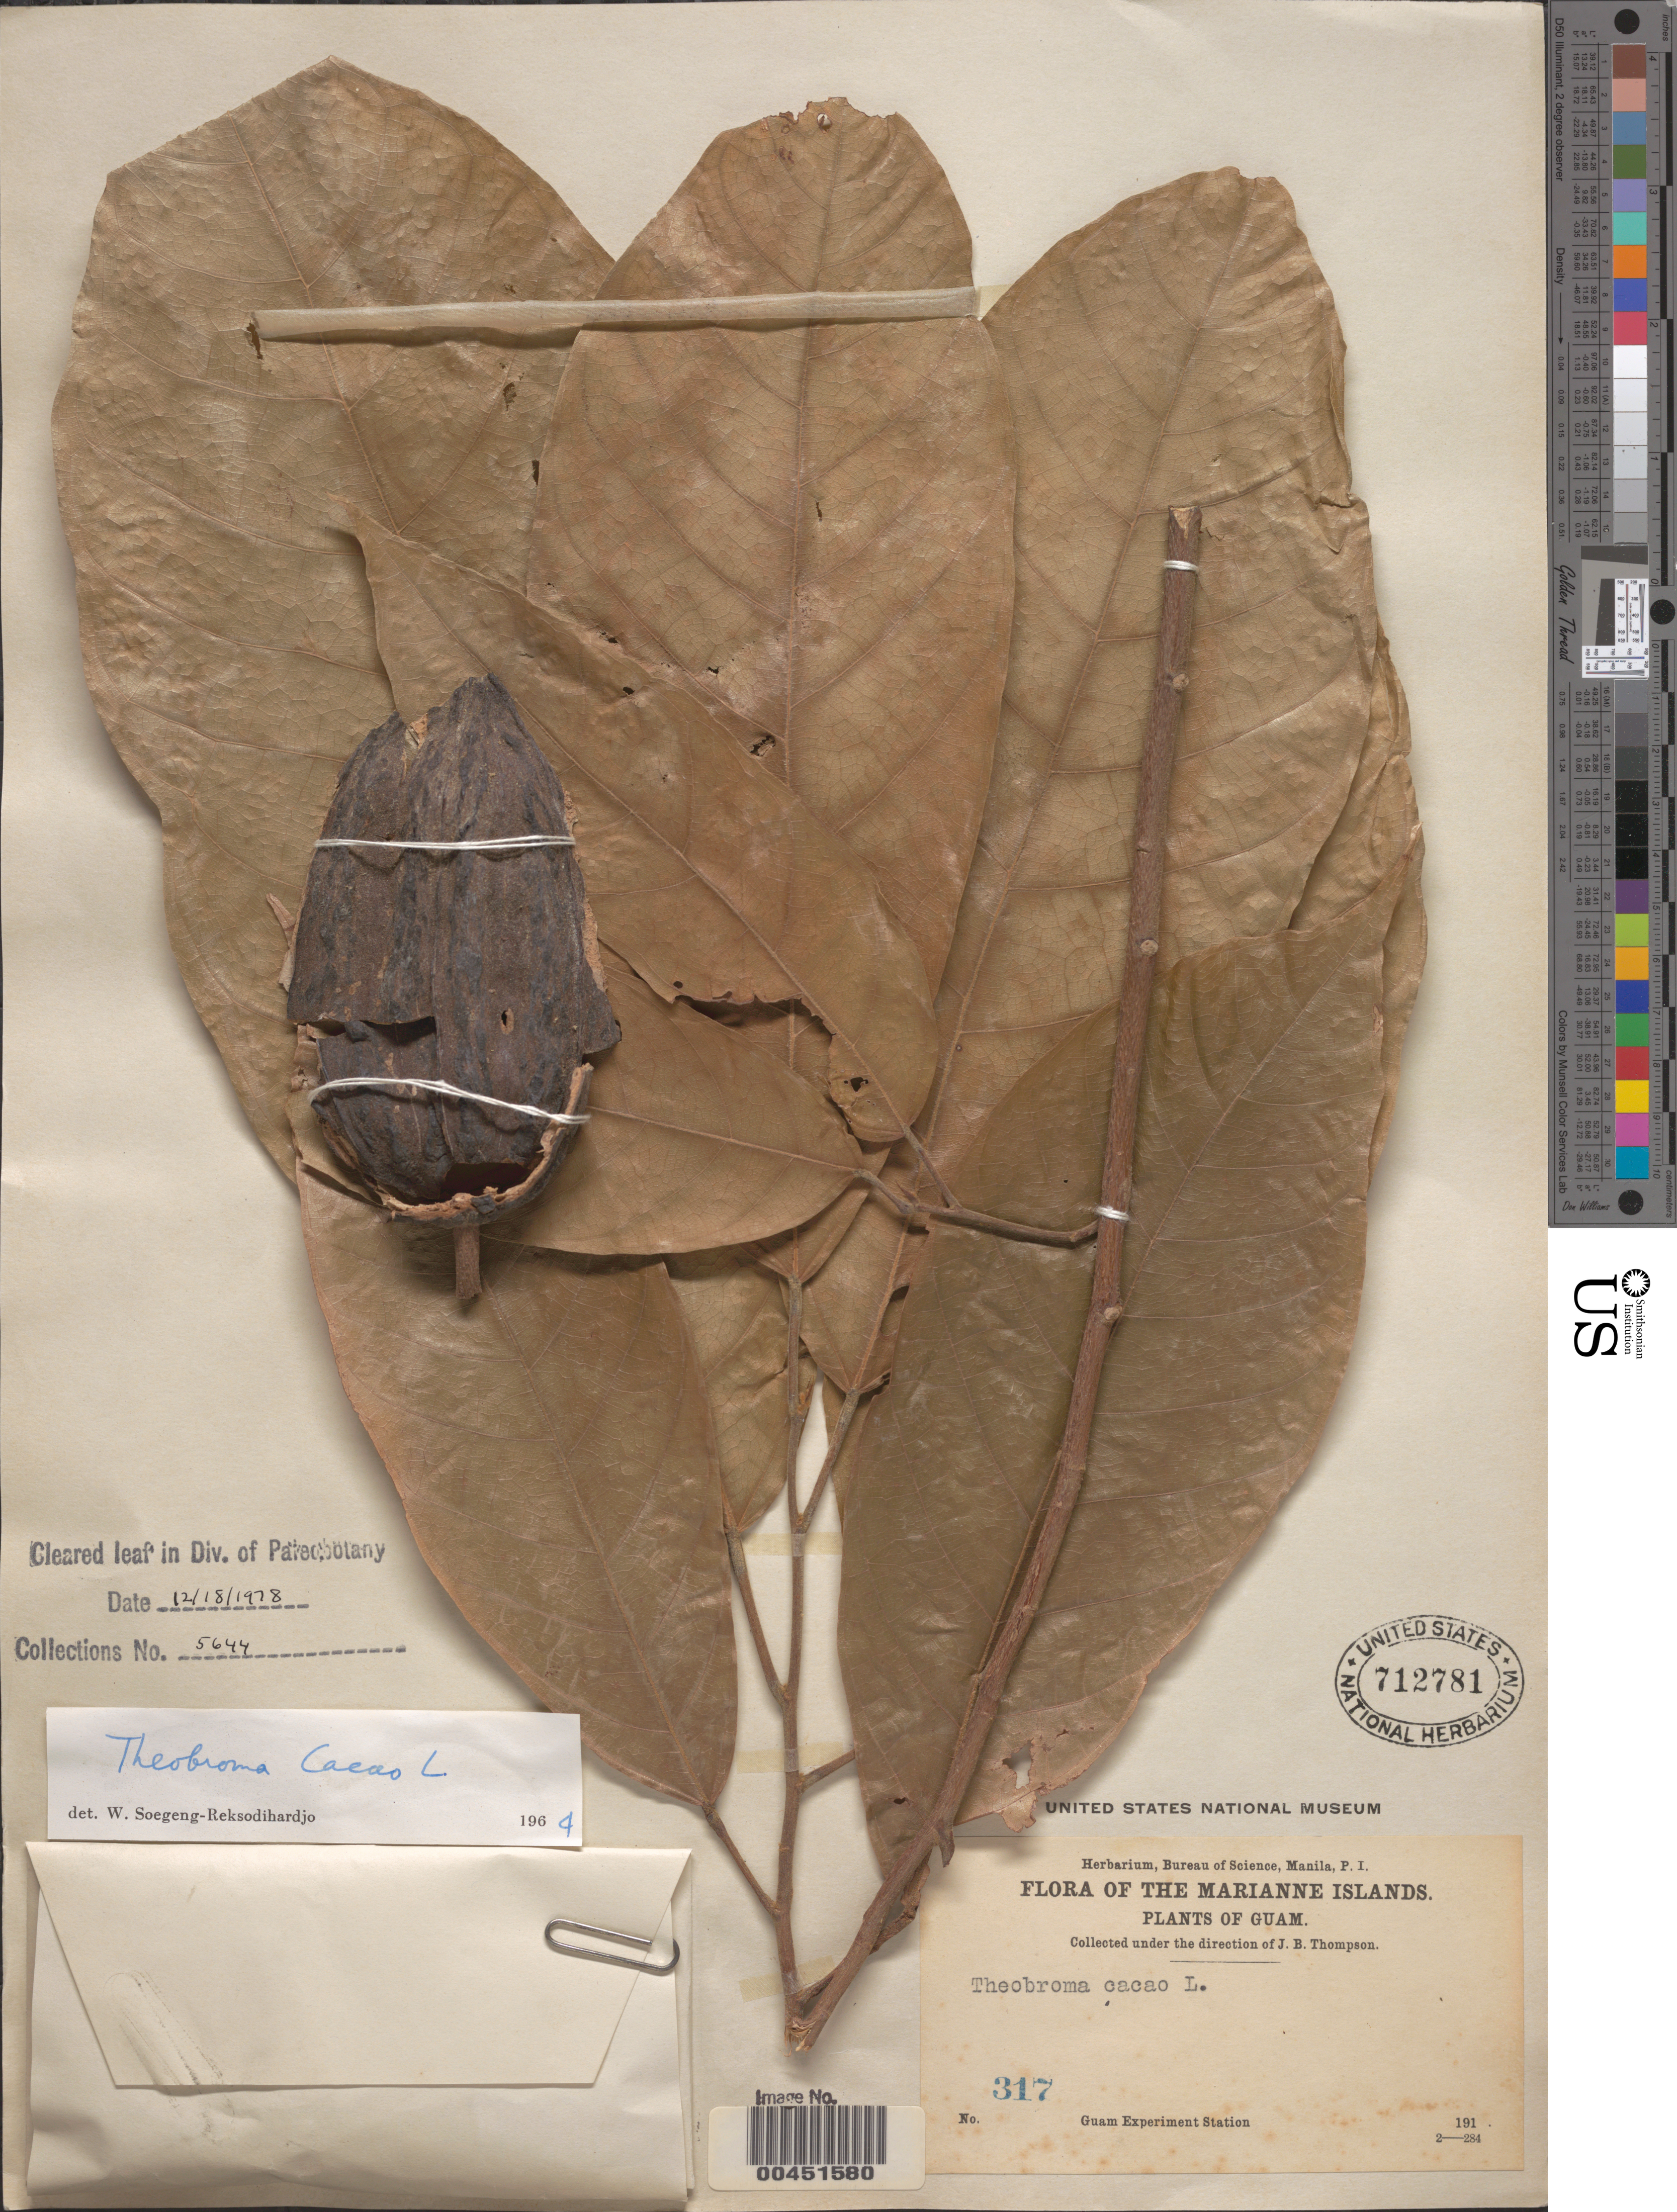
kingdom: Plantae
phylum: Tracheophyta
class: Magnoliopsida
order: Malvales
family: Malvaceae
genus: Theobroma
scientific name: Theobroma cacao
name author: L.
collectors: J. B. Thompson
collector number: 317 Guam Exp. Sta.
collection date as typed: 191-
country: Guam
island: Guam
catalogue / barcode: US 712781